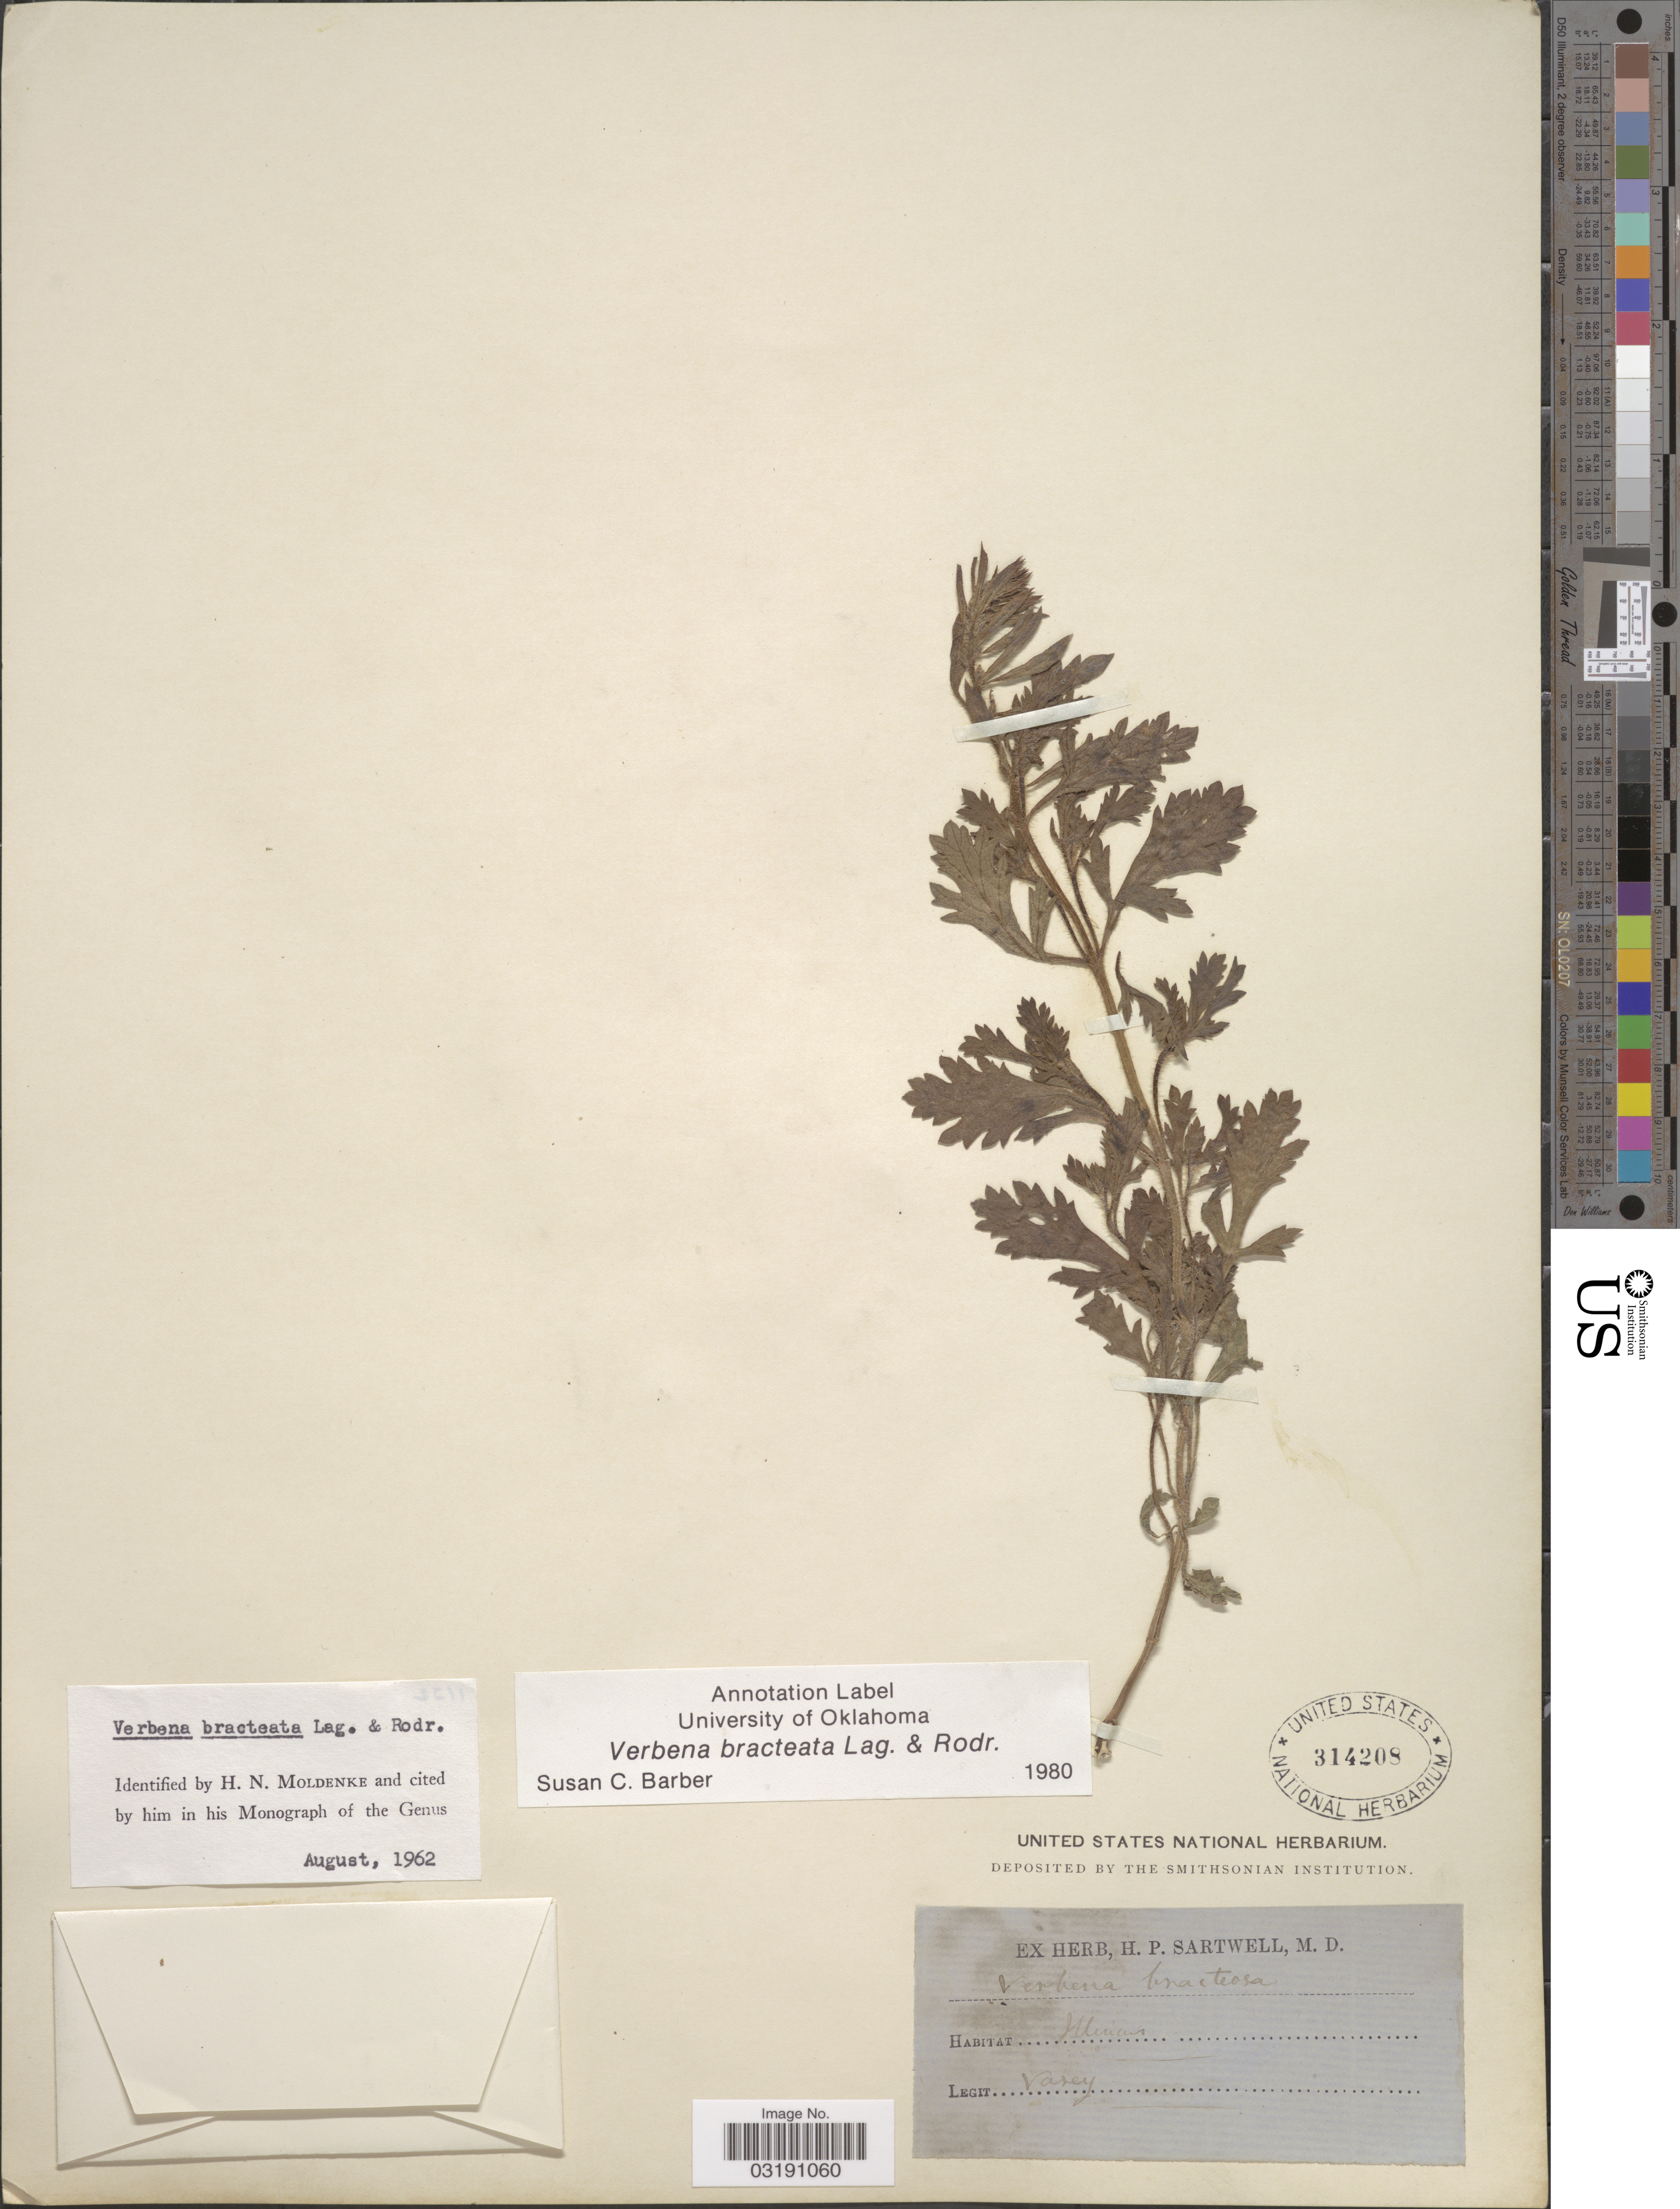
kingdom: Plantae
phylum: Tracheophyta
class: Magnoliopsida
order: Lamiales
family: Verbenaceae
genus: Verbena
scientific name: Verbena bracteata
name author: Cav. ex Lag. & Rodr.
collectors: Vasey, --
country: United States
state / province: Illinois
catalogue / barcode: US 314208